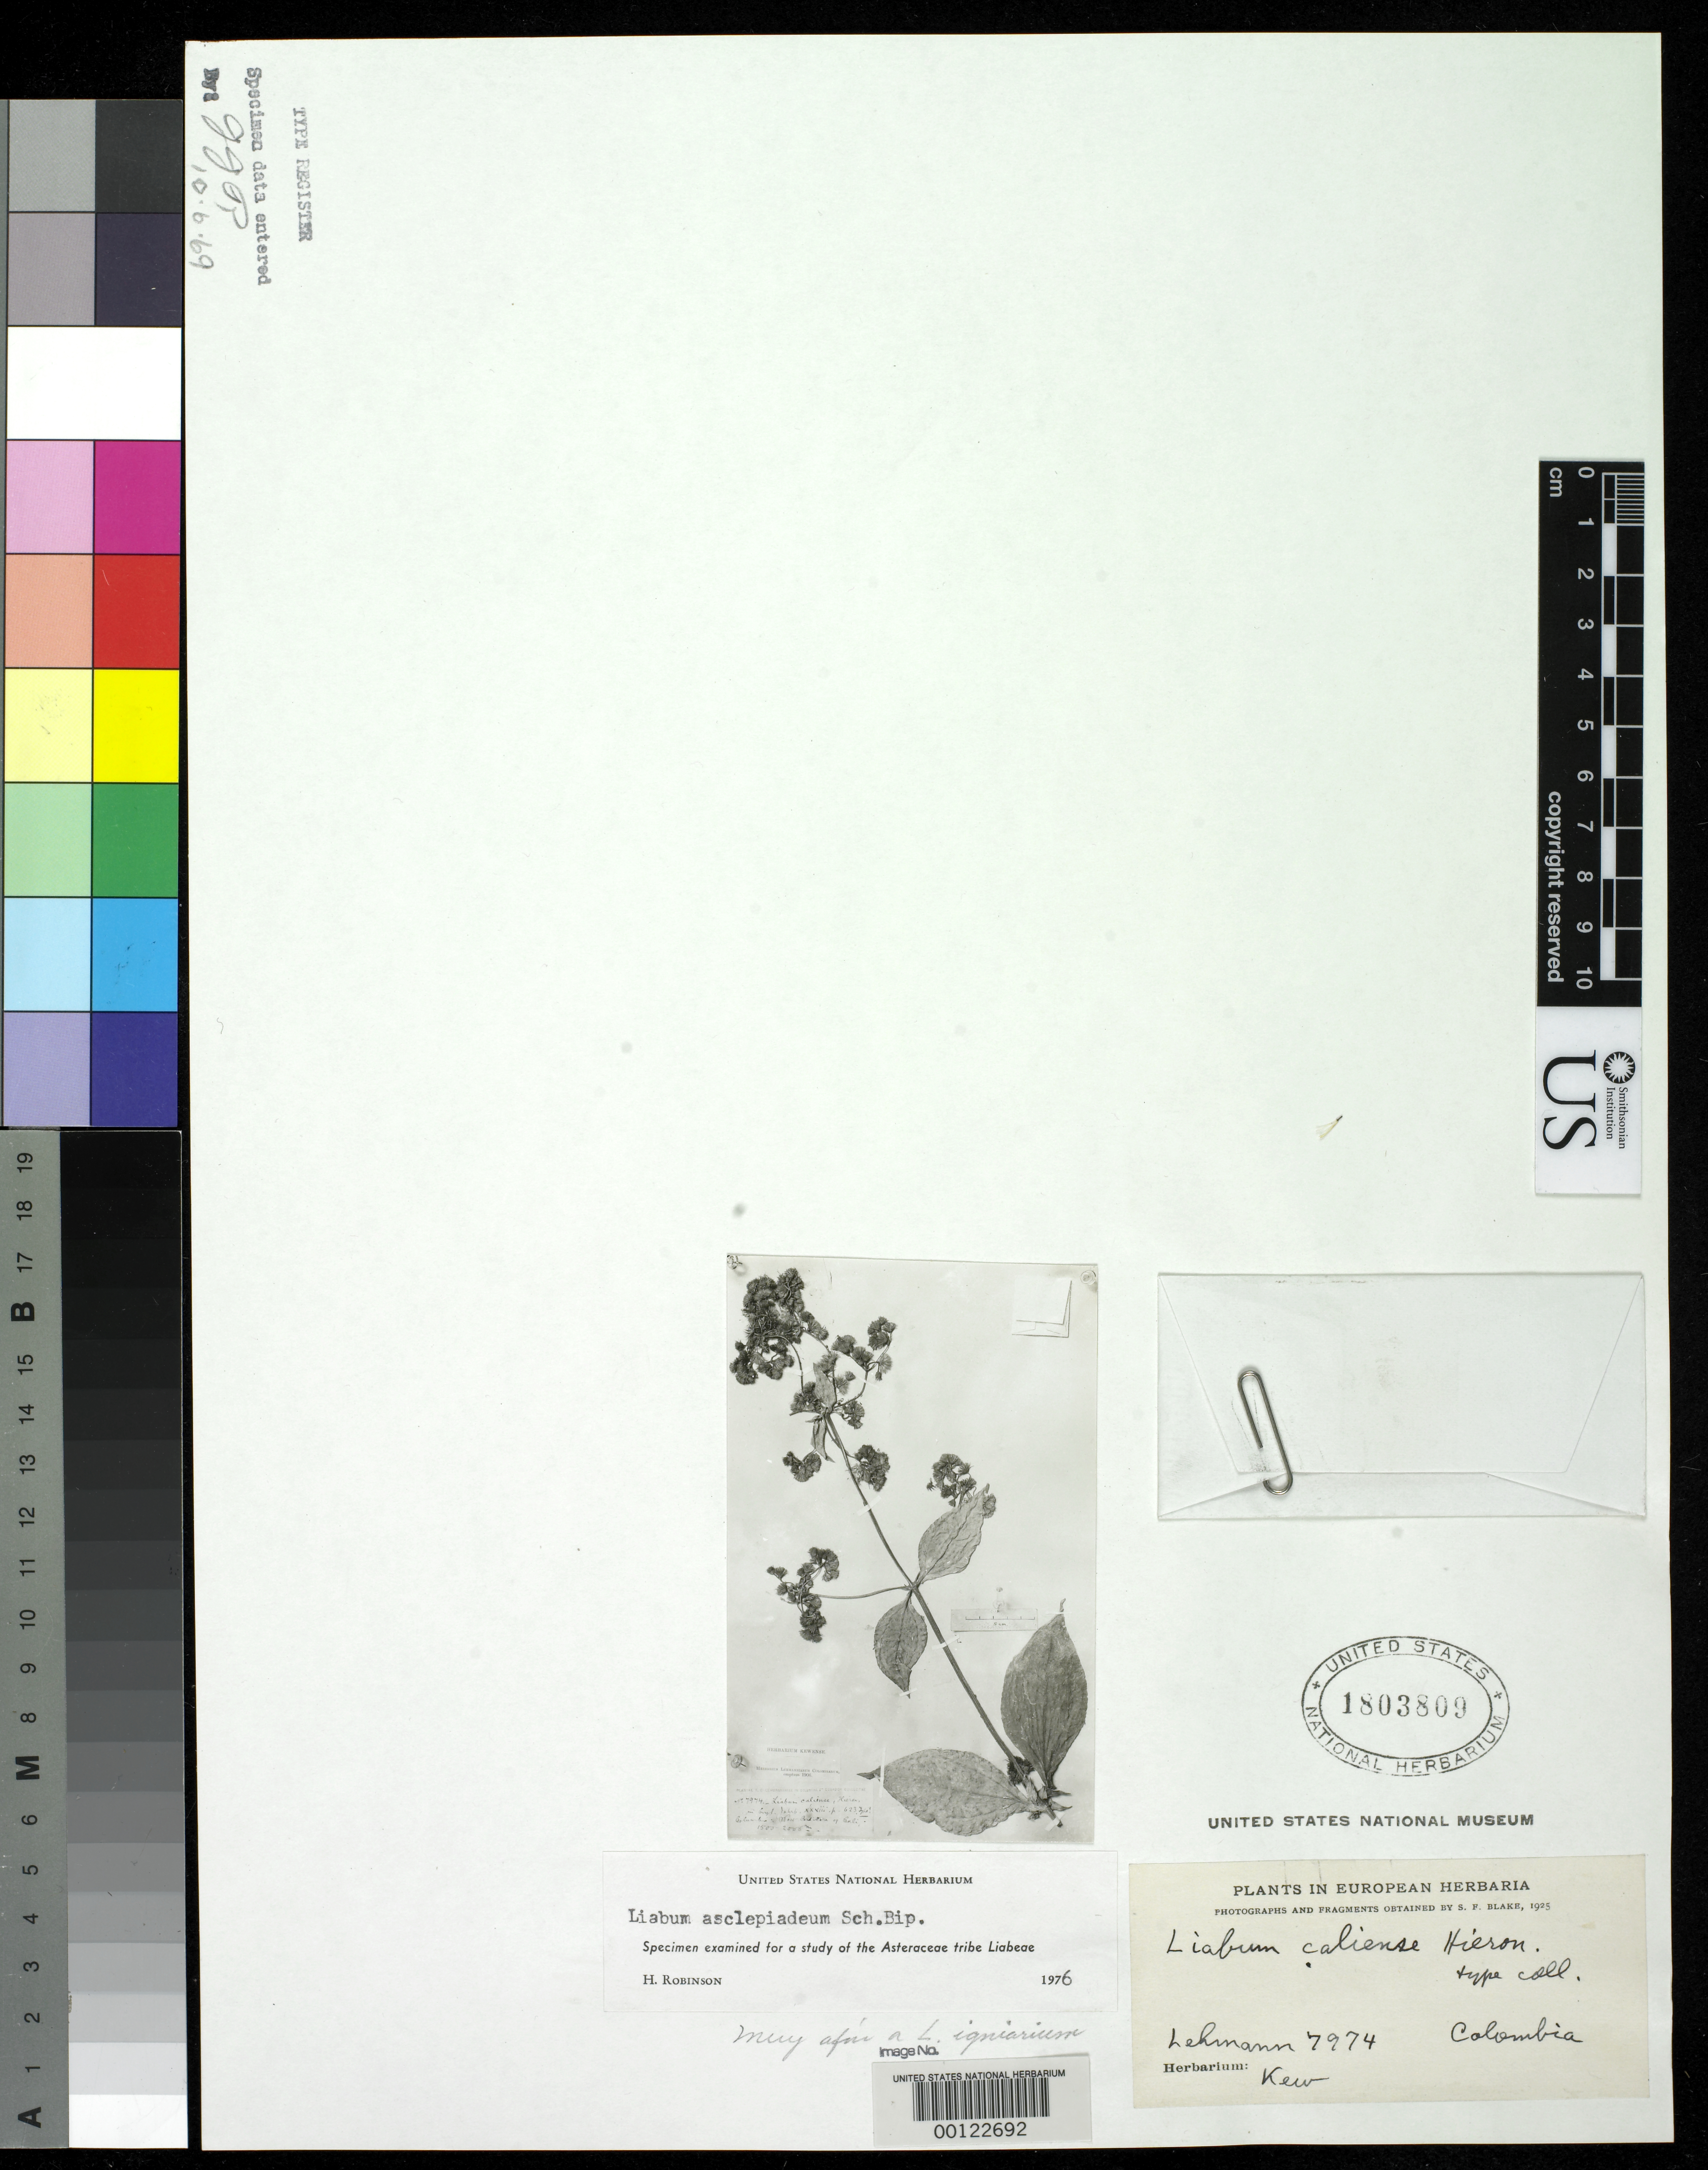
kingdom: Plantae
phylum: Tracheophyta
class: Magnoliopsida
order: Asterales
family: Asteraceae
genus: Liabum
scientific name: Liabum caliense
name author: Hieron.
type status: Type Fragment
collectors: F. C. Lehmann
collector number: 7974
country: Colombia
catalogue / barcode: US 1803809